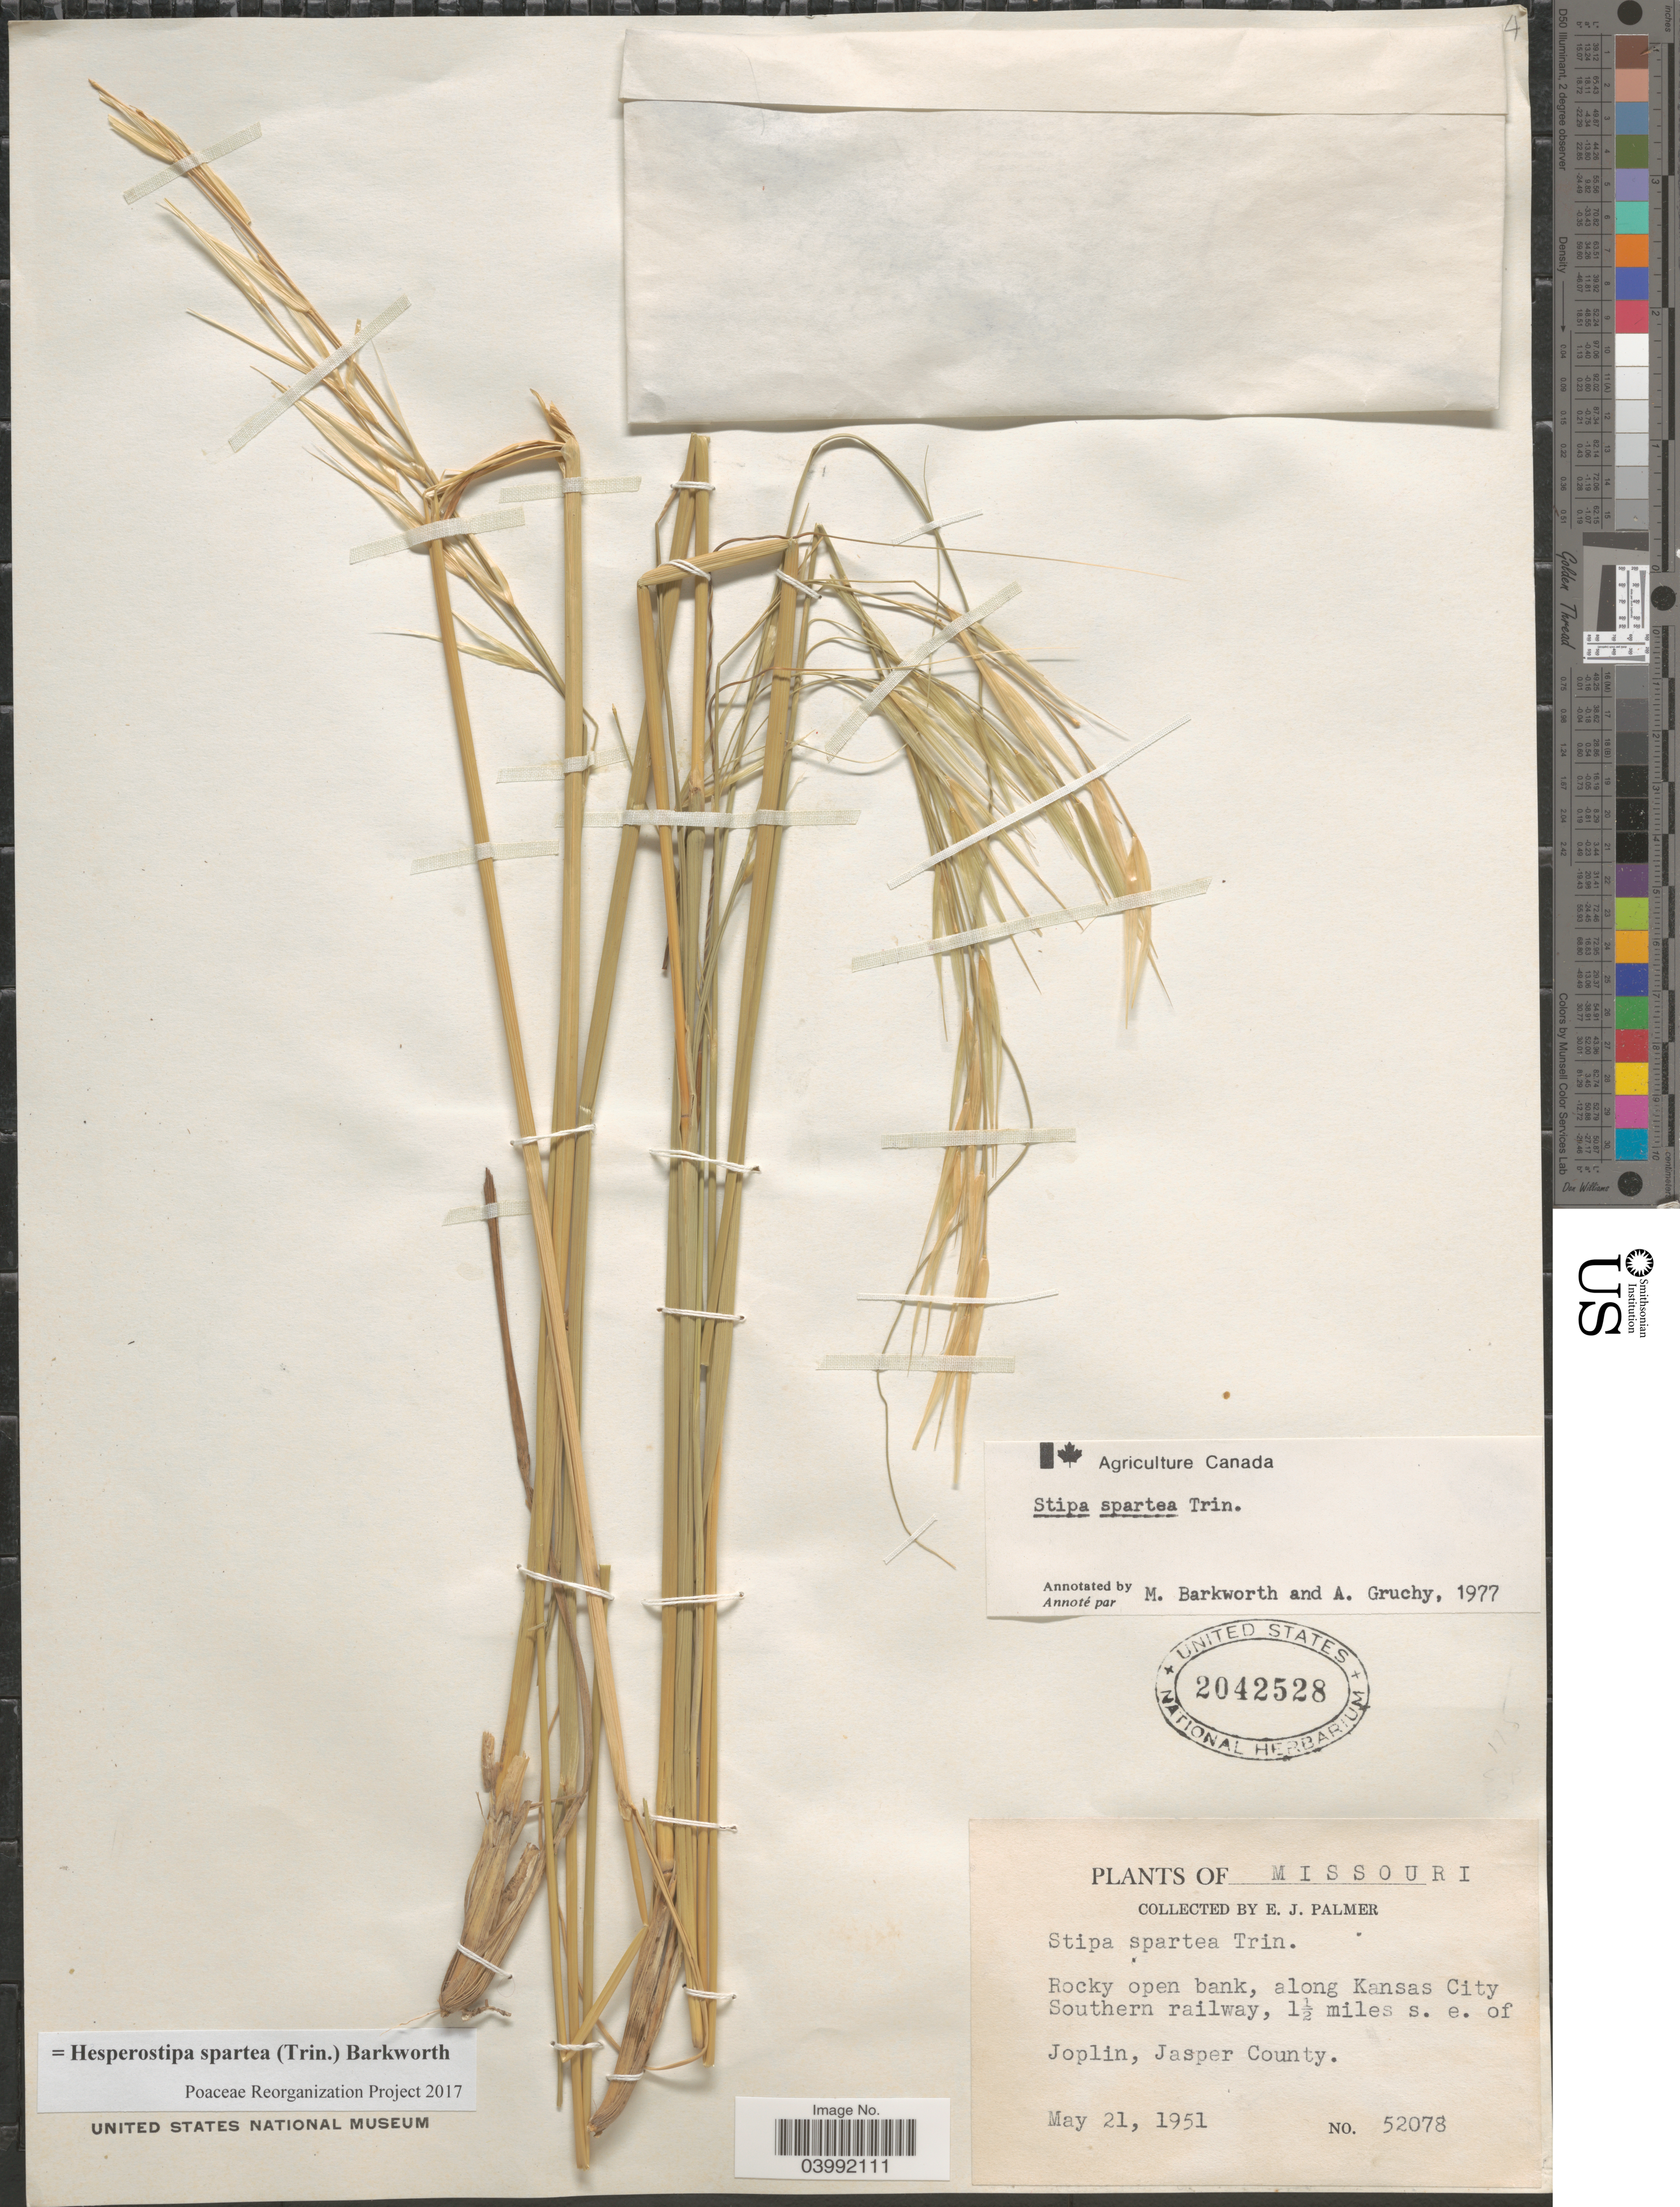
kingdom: Plantae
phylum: Tracheophyta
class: Liliopsida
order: Poales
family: Poaceae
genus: Hesperostipa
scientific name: Hesperostipa spartea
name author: (Trin.) Barkworth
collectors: E. J. Palmer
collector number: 52078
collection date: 1951-05-21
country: United States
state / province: Missouri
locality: Rocky open bank, along Kansas City Southern railway, 1½ miles s. e. of Joplin, Jasper County.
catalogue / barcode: US 2042528